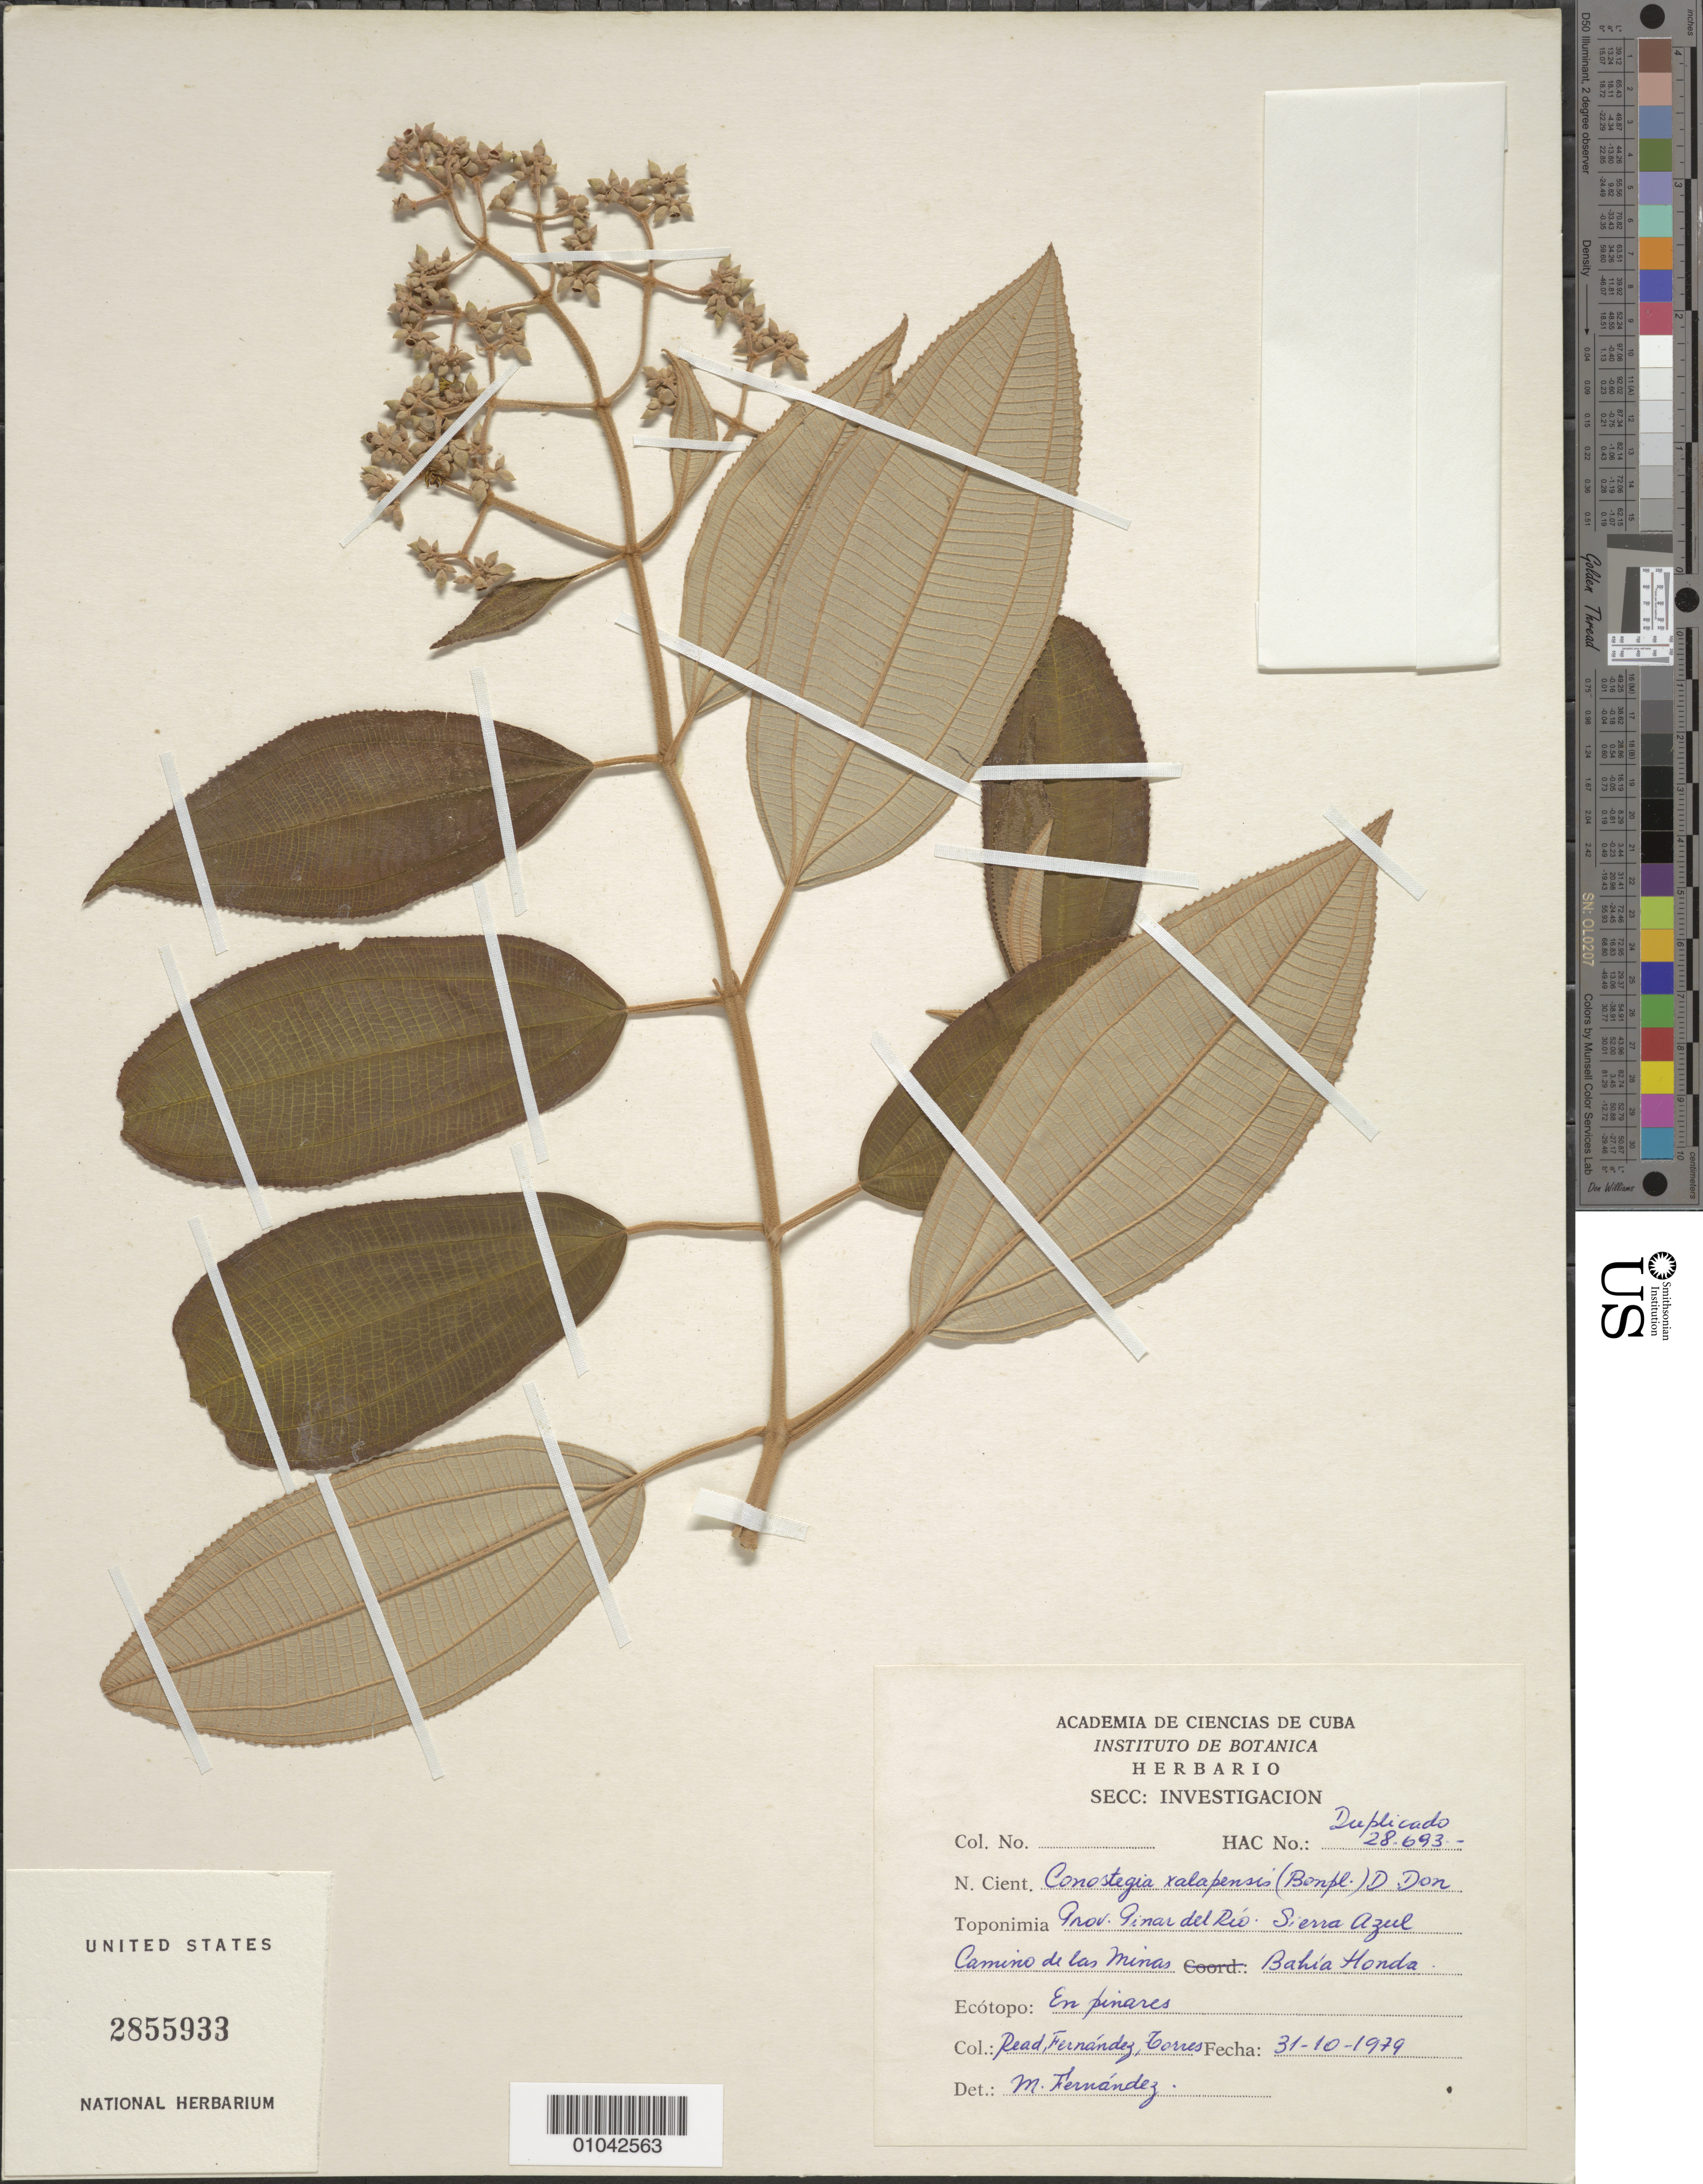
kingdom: Plantae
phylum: Tracheophyta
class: Magnoliopsida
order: Myrtales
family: Melastomataceae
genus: Conostegia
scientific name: Conostegia xylapensis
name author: (Bonpl.) D. Don ex DC.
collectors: -- Read, -- Fernandez & -. Torres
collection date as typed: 31 Oct 1979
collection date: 1979-10-31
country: Cuba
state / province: Pinar del Rio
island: Cuba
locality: Sierra Azul, camino de las Minas, Bahia Honda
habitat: En pinares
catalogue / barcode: US 2855933